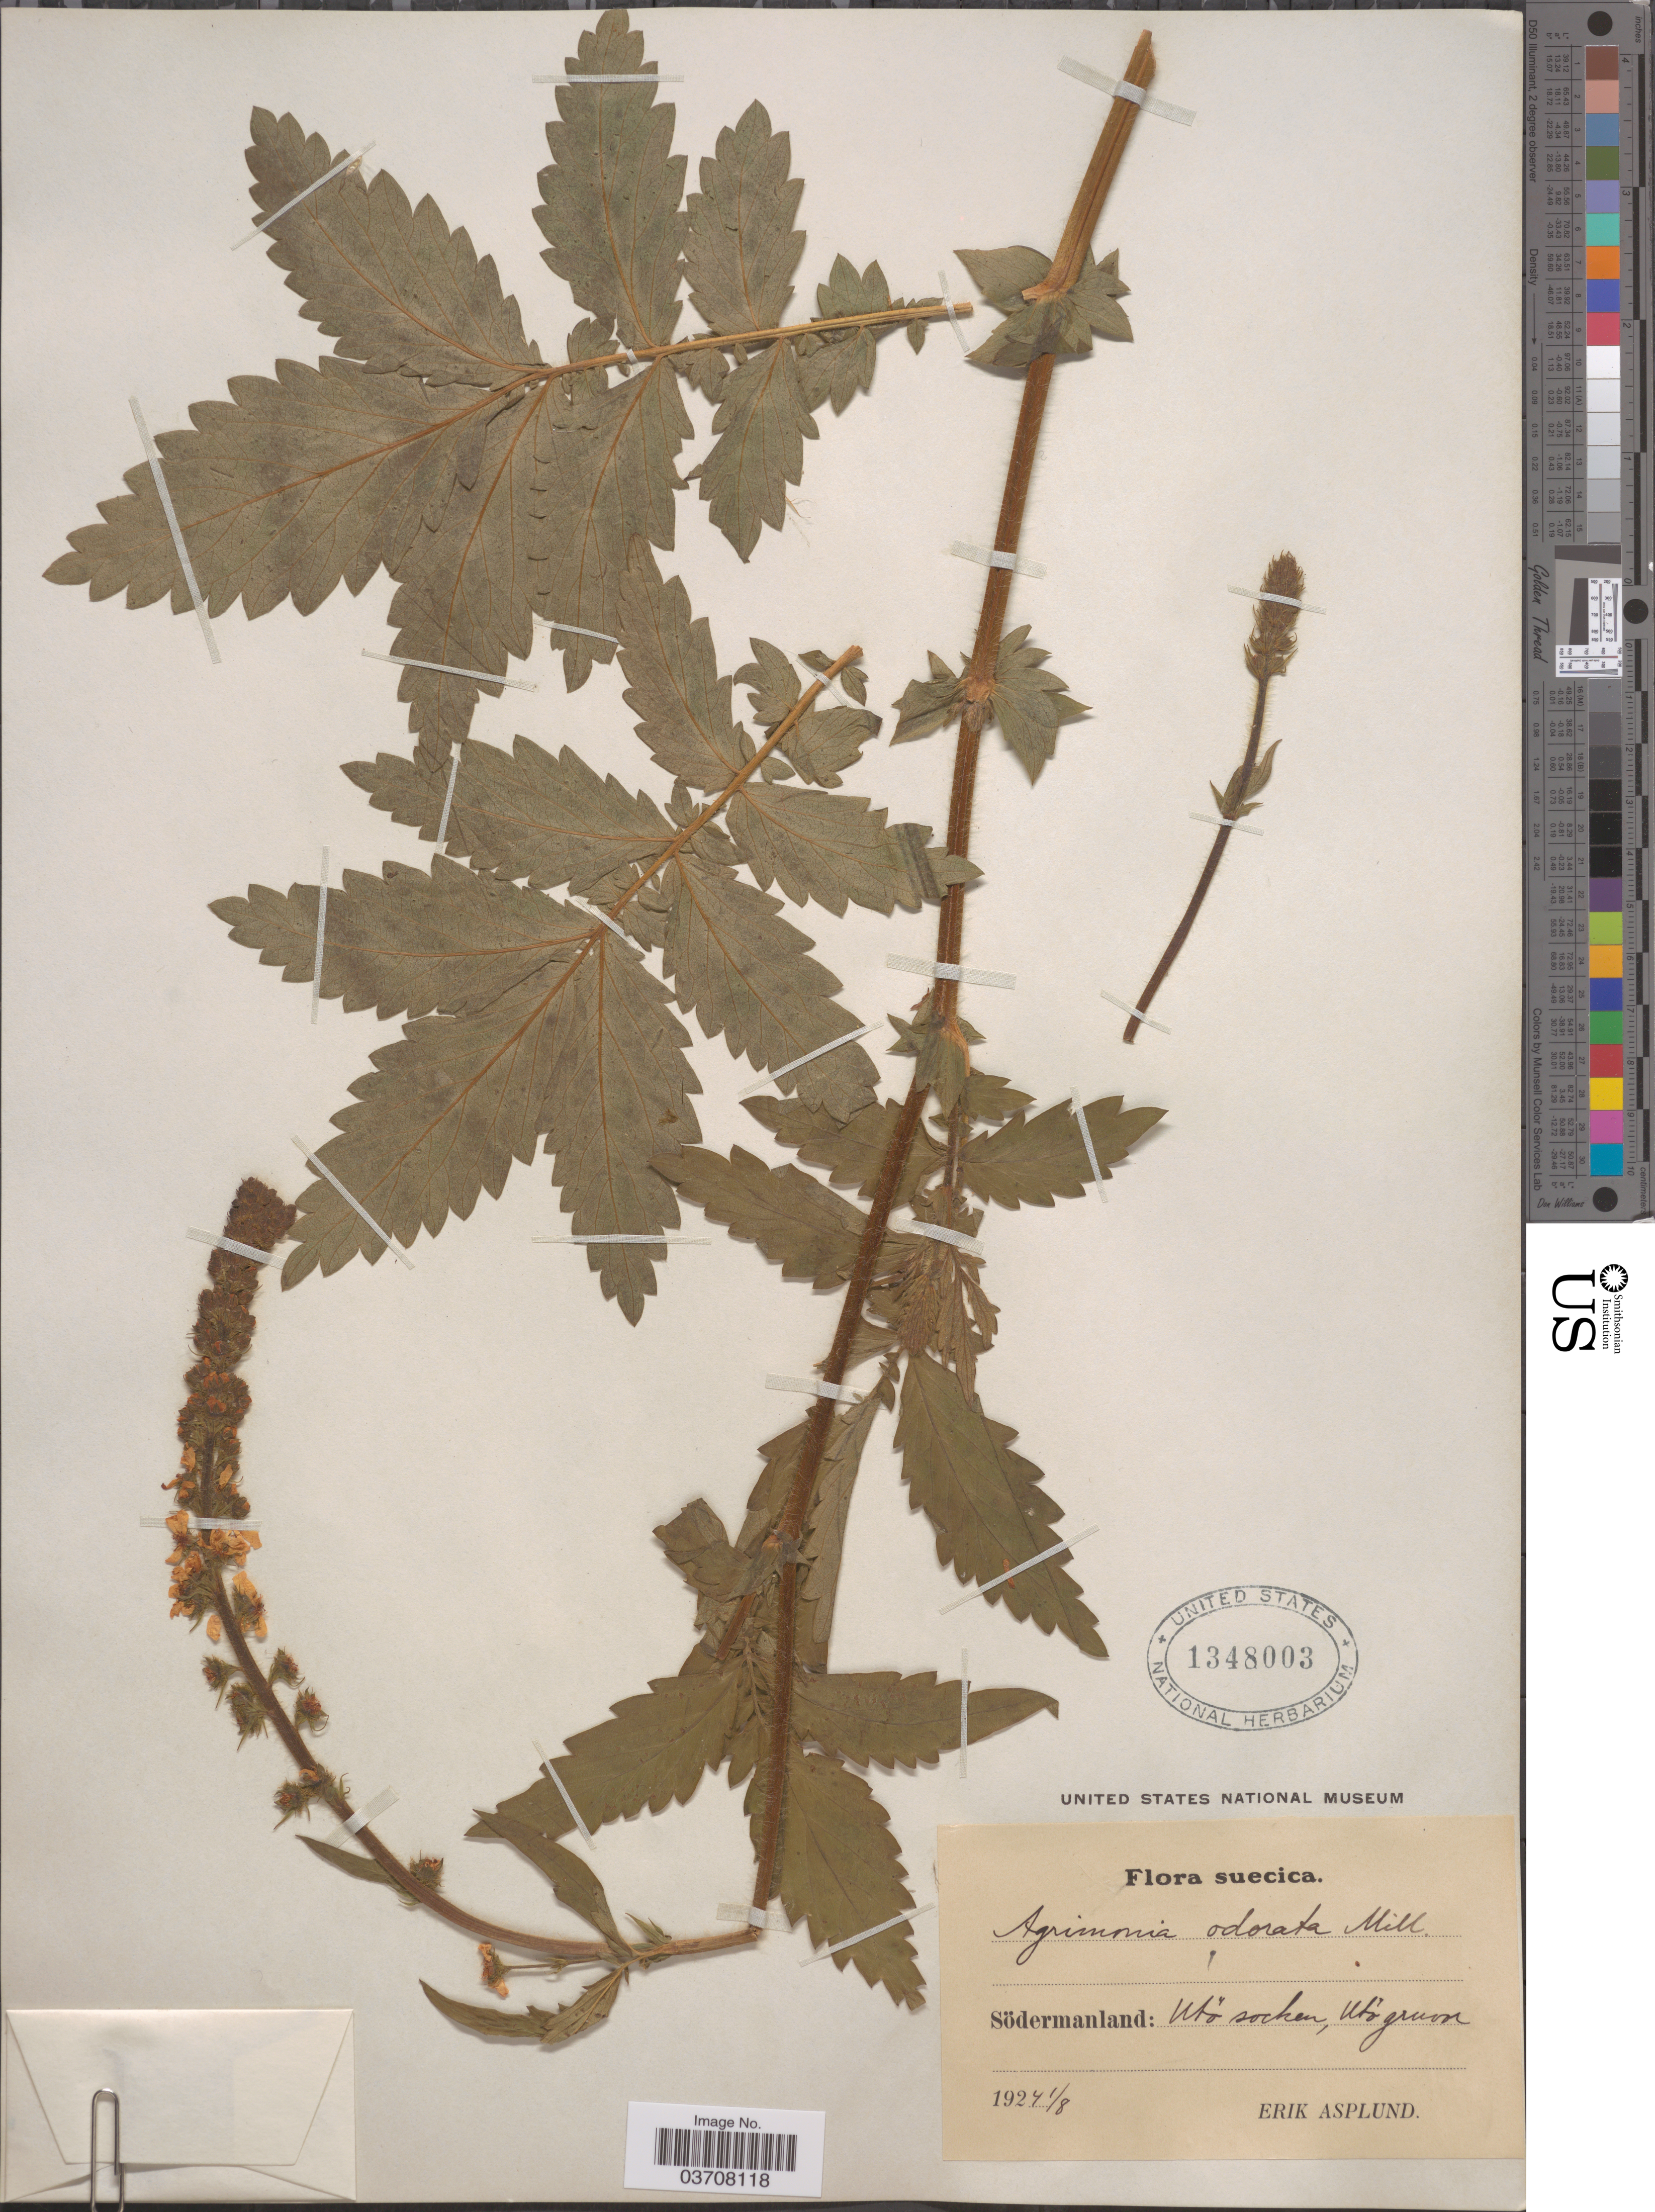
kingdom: Plantae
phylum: Tracheophyta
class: Magnoliopsida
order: Rosales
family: Rosaceae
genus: Agrimonia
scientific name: Agrimonia odorata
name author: Mill.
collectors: E. Asplund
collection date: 1924-08-01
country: Sweden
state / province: Sodermanland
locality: Södermanland: Utõ socken, Utõgruon.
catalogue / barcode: US 1348003